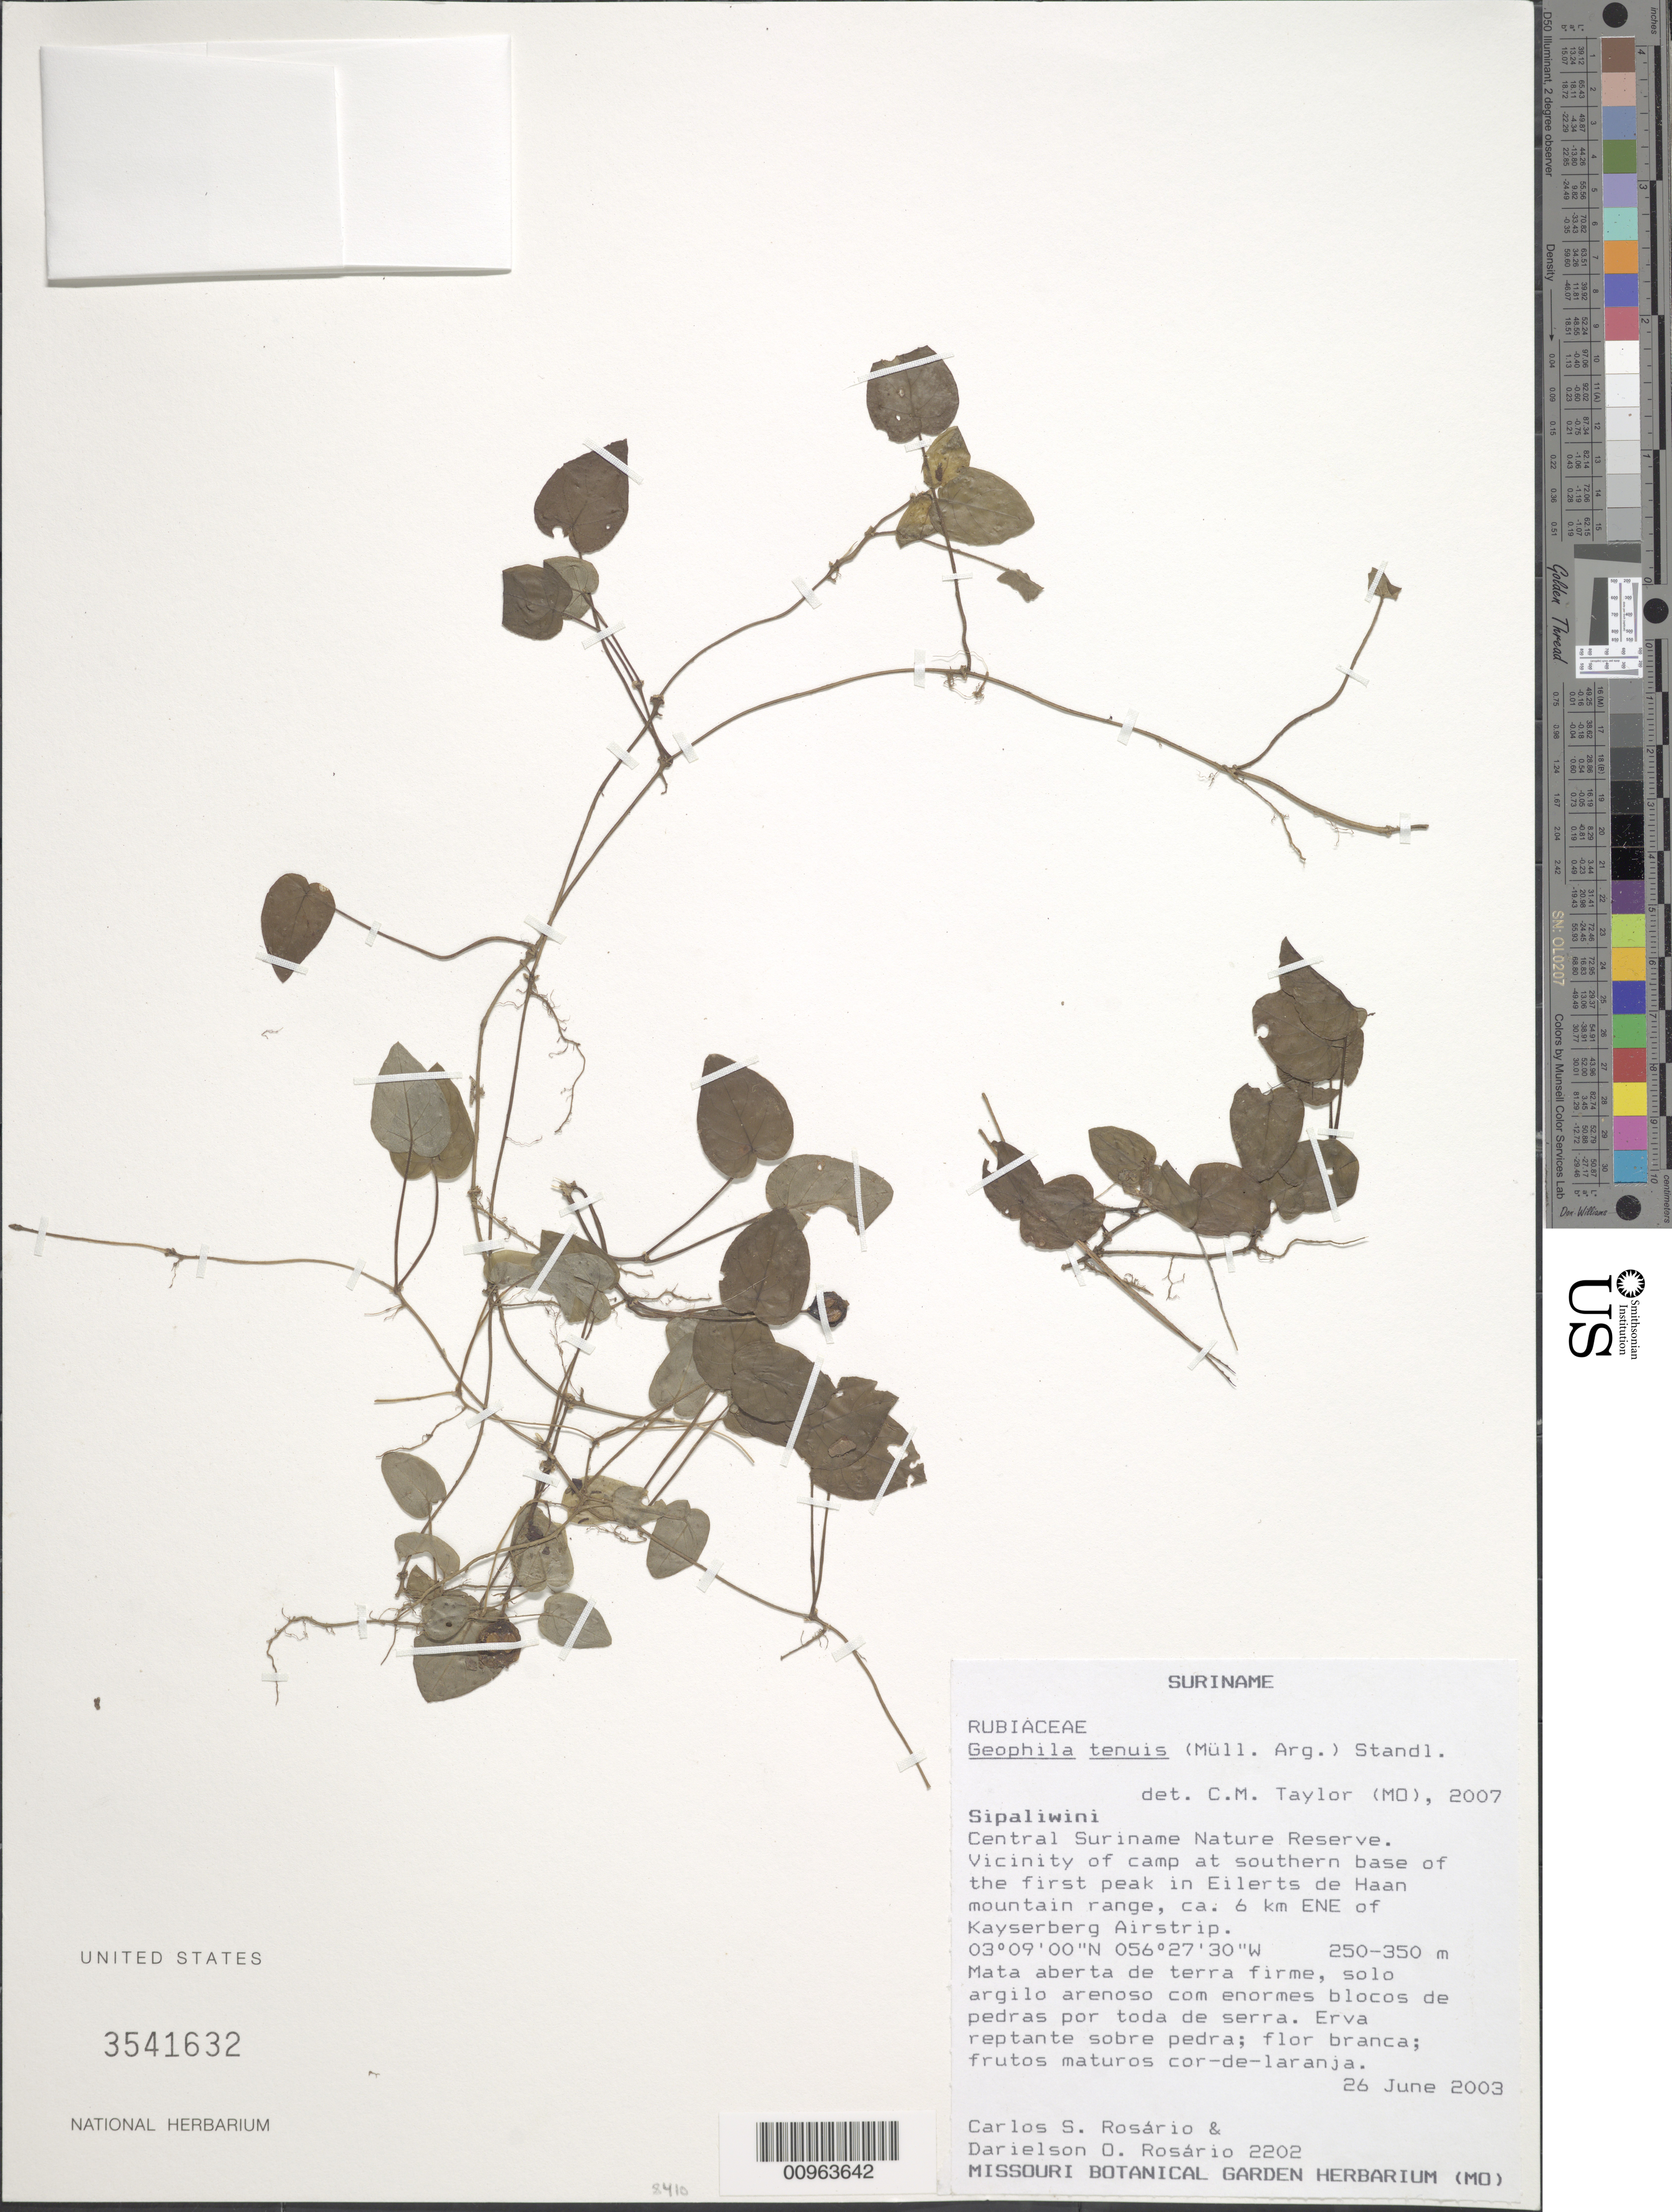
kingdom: Plantae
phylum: Tracheophyta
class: Magnoliopsida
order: Gentianales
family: Rubiaceae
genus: Geophila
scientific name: Geophila tenuis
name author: (Müll. Arg.) Standl.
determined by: Taylor, Charlotte M.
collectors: C. S. Rosário & D. Rosario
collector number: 2202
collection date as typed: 26-Jun-03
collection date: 2003-06-26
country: Suriname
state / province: Sipaliwini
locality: Central SURINAMEe Nature Reserve. Vic of camp at southern base of the first peak in Eilerts de haan mountain range, ca 6km ENE of Kayserberg Airstrip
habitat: Mata aberta de terra firme, solo argilo arenoso com enormes blocos de pedras por toda de serra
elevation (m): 250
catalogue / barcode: US 3541632